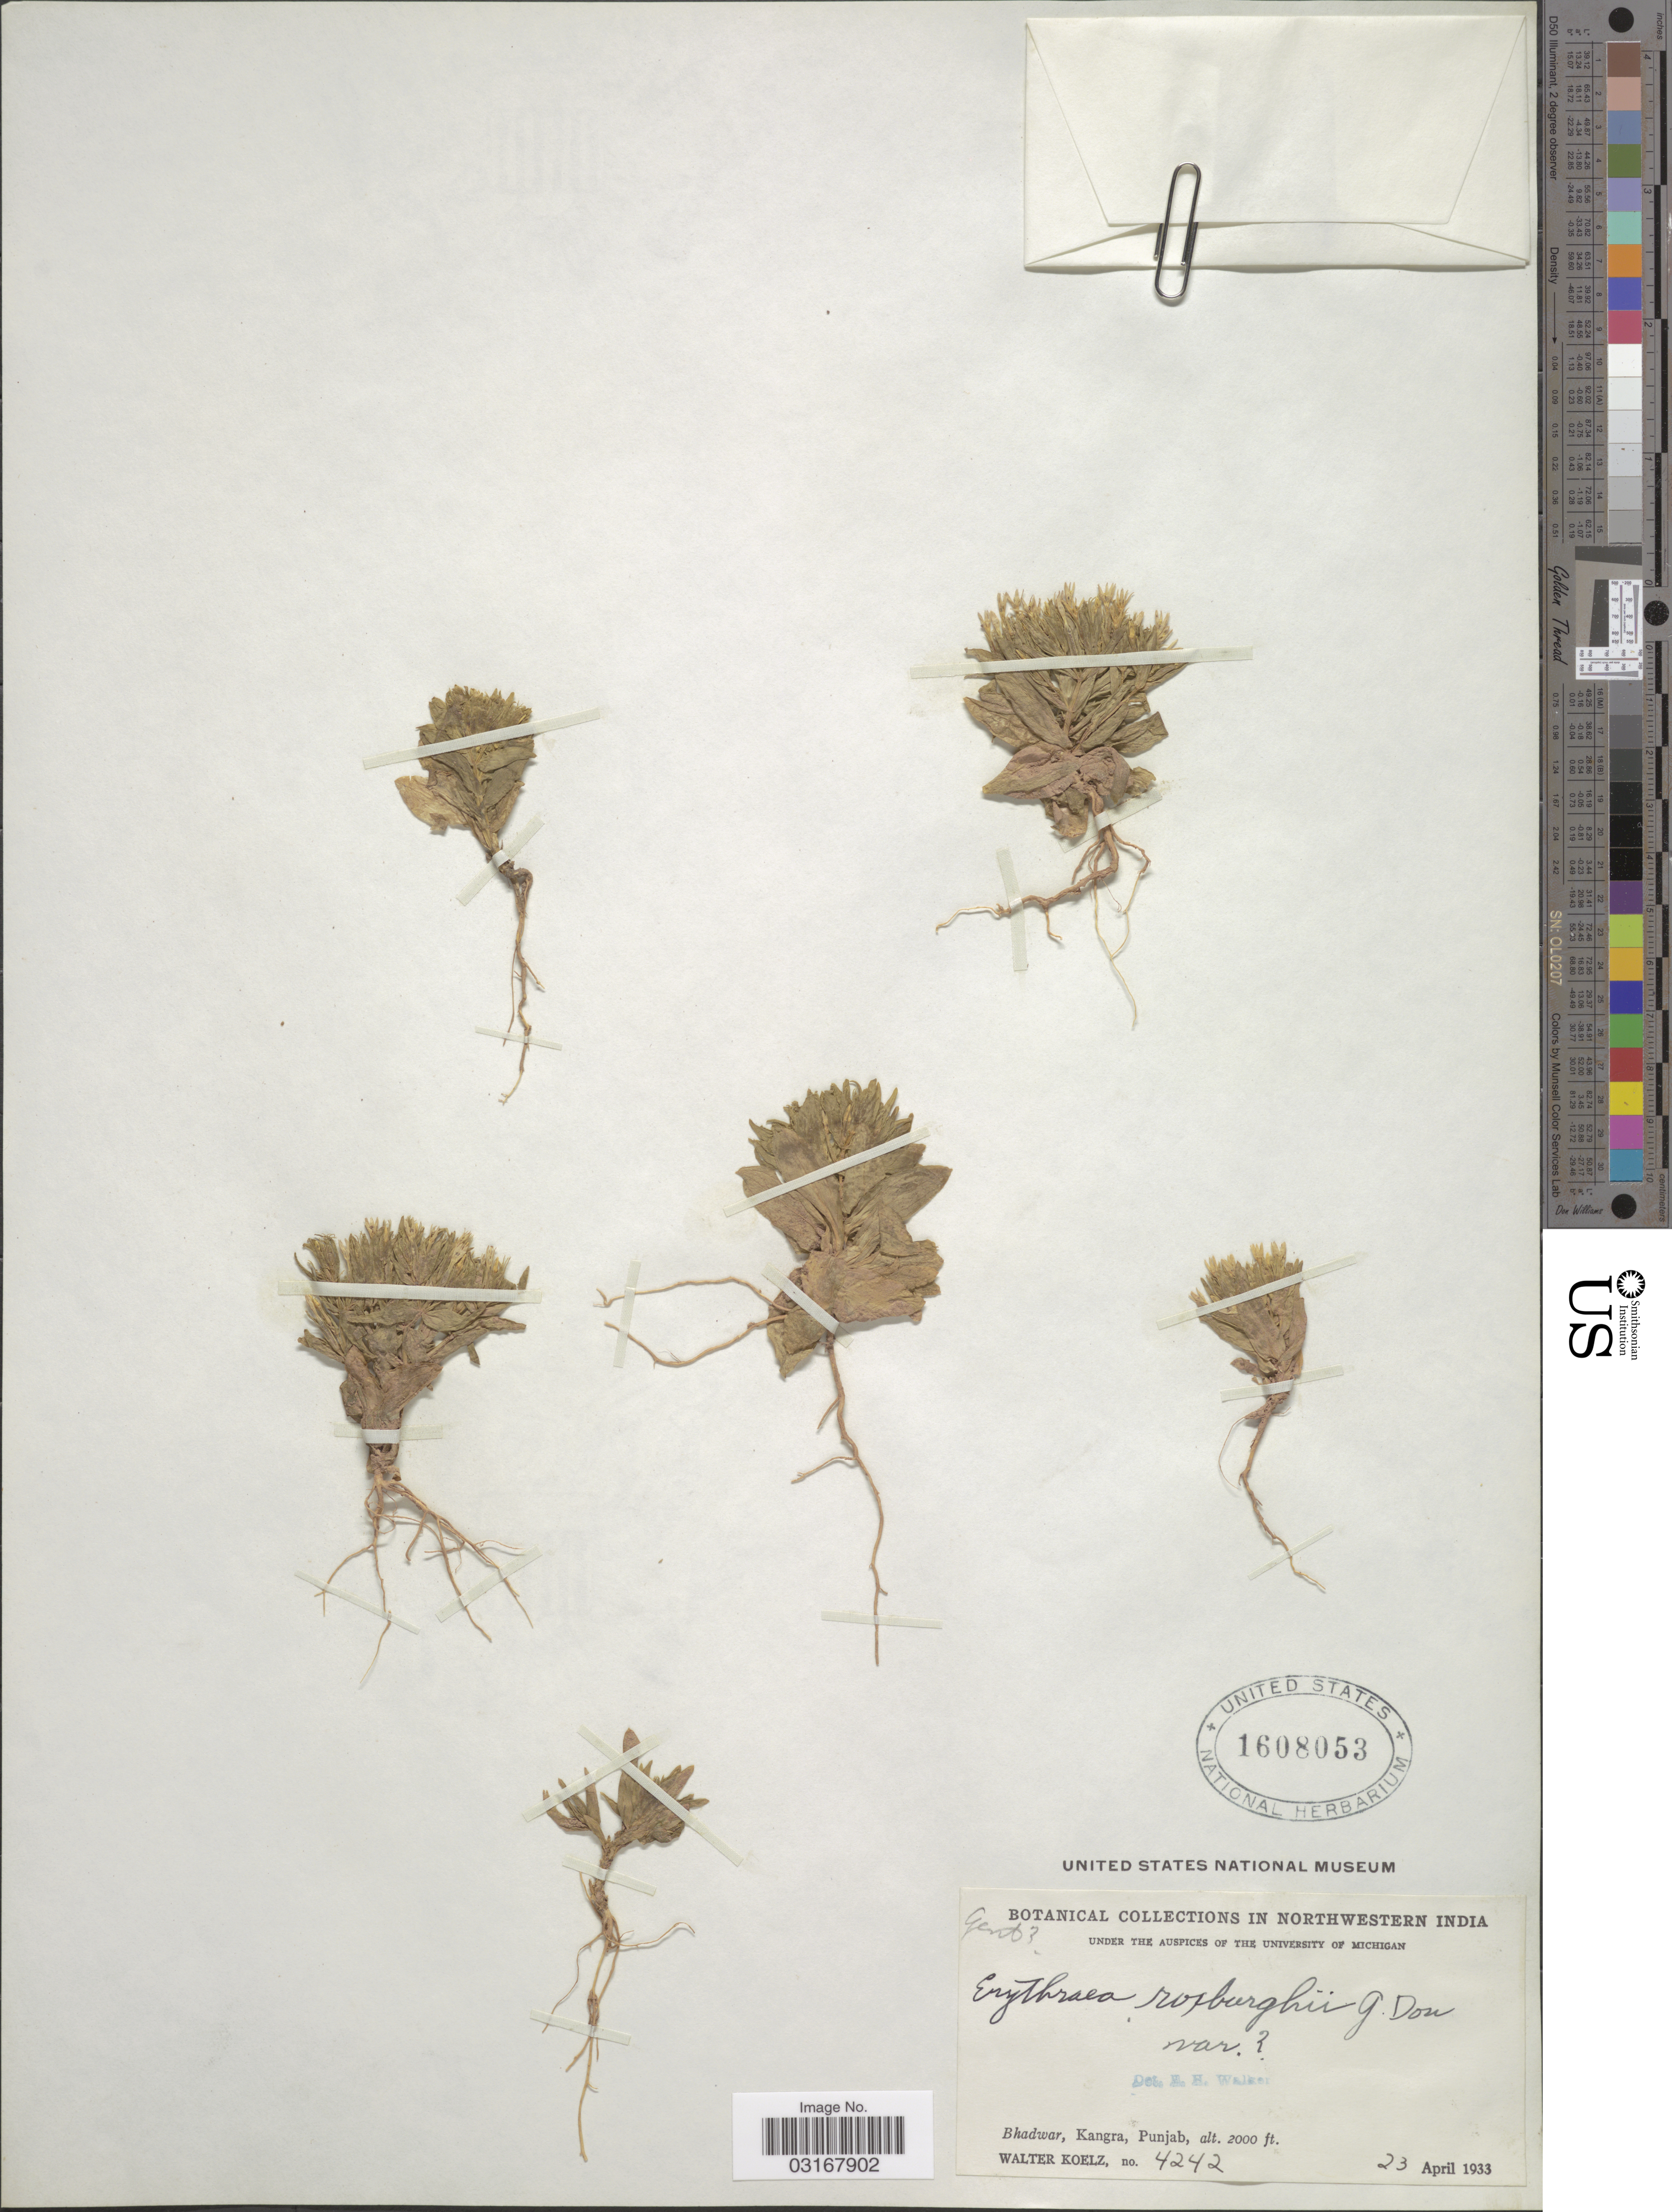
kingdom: Plantae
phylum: Tracheophyta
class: Magnoliopsida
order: Gentianales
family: Gentianaceae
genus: Centaurium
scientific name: Centaurium roxburghii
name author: Druce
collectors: W. N. Koelz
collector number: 4242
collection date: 1933-04-23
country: India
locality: Northwestern India. Bhadwar, Kangra.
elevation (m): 610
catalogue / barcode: US 1608053